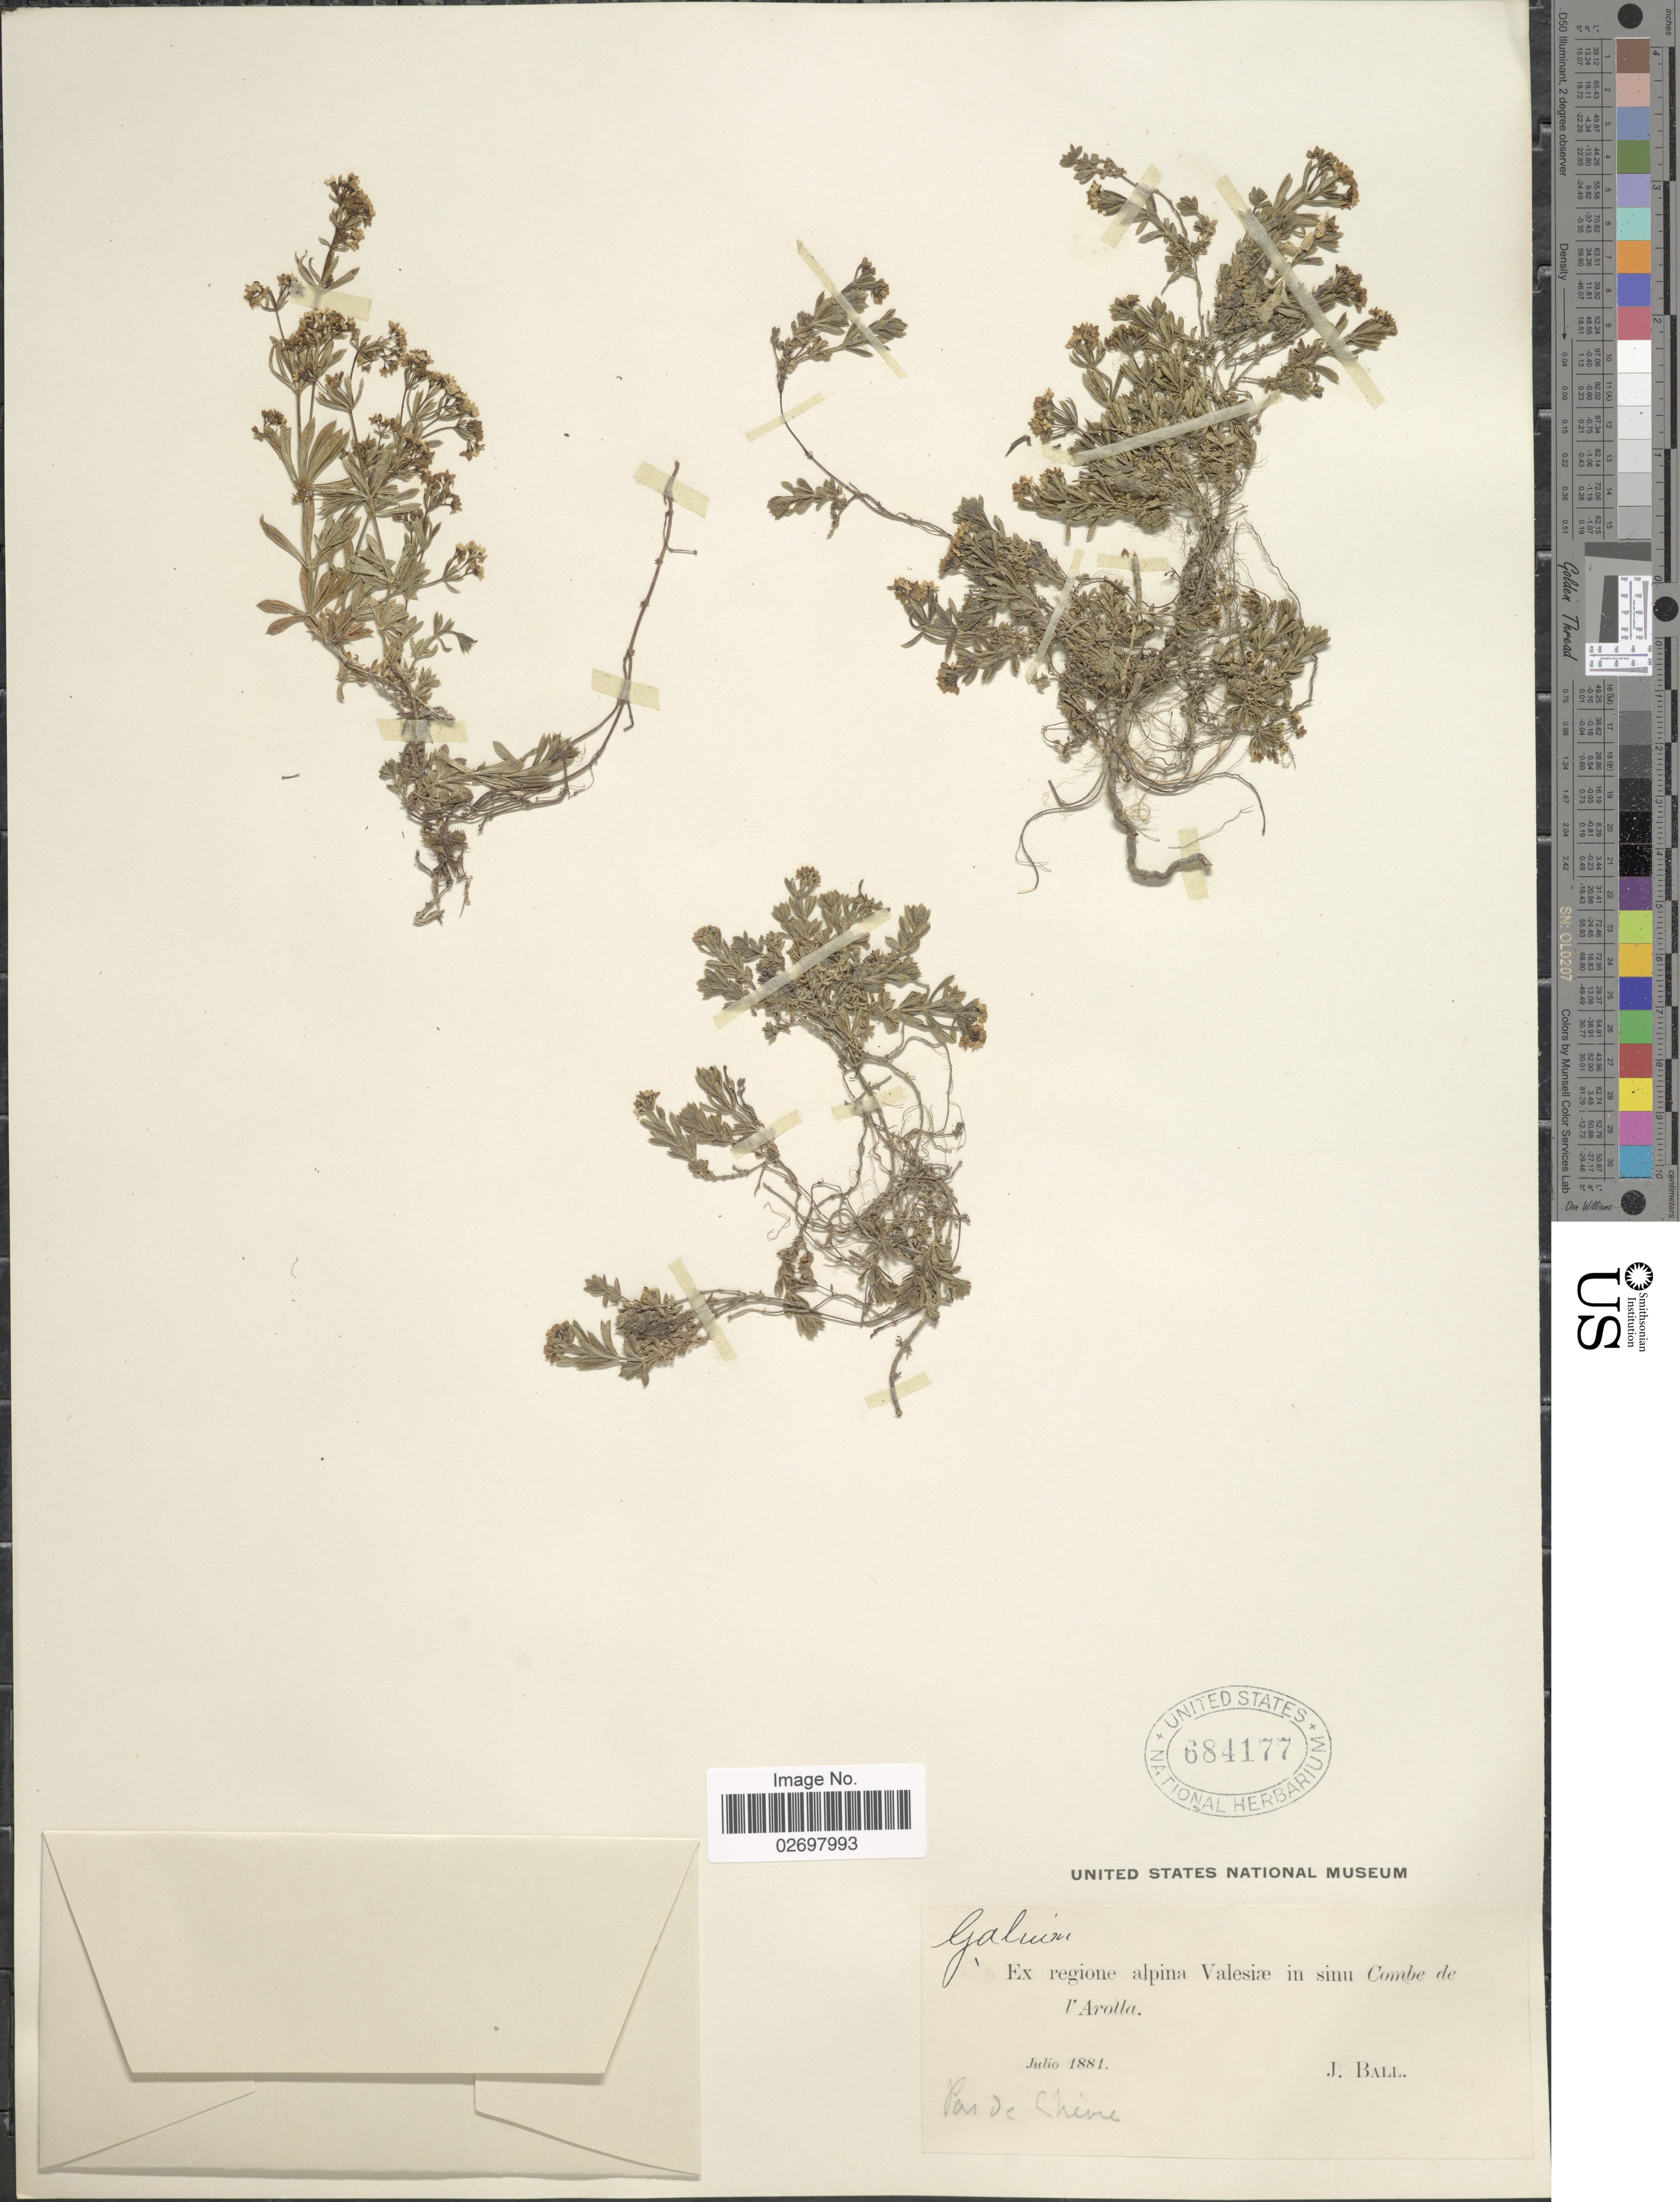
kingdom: Plantae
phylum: Tracheophyta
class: Magnoliopsida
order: Gentianales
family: Rubiaceae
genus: Galium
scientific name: Galium sp.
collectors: J. Ball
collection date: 1881-07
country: Switzerland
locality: Ex regione alpina Valesiae in sinu Combe de l'Arolla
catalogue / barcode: US 684177